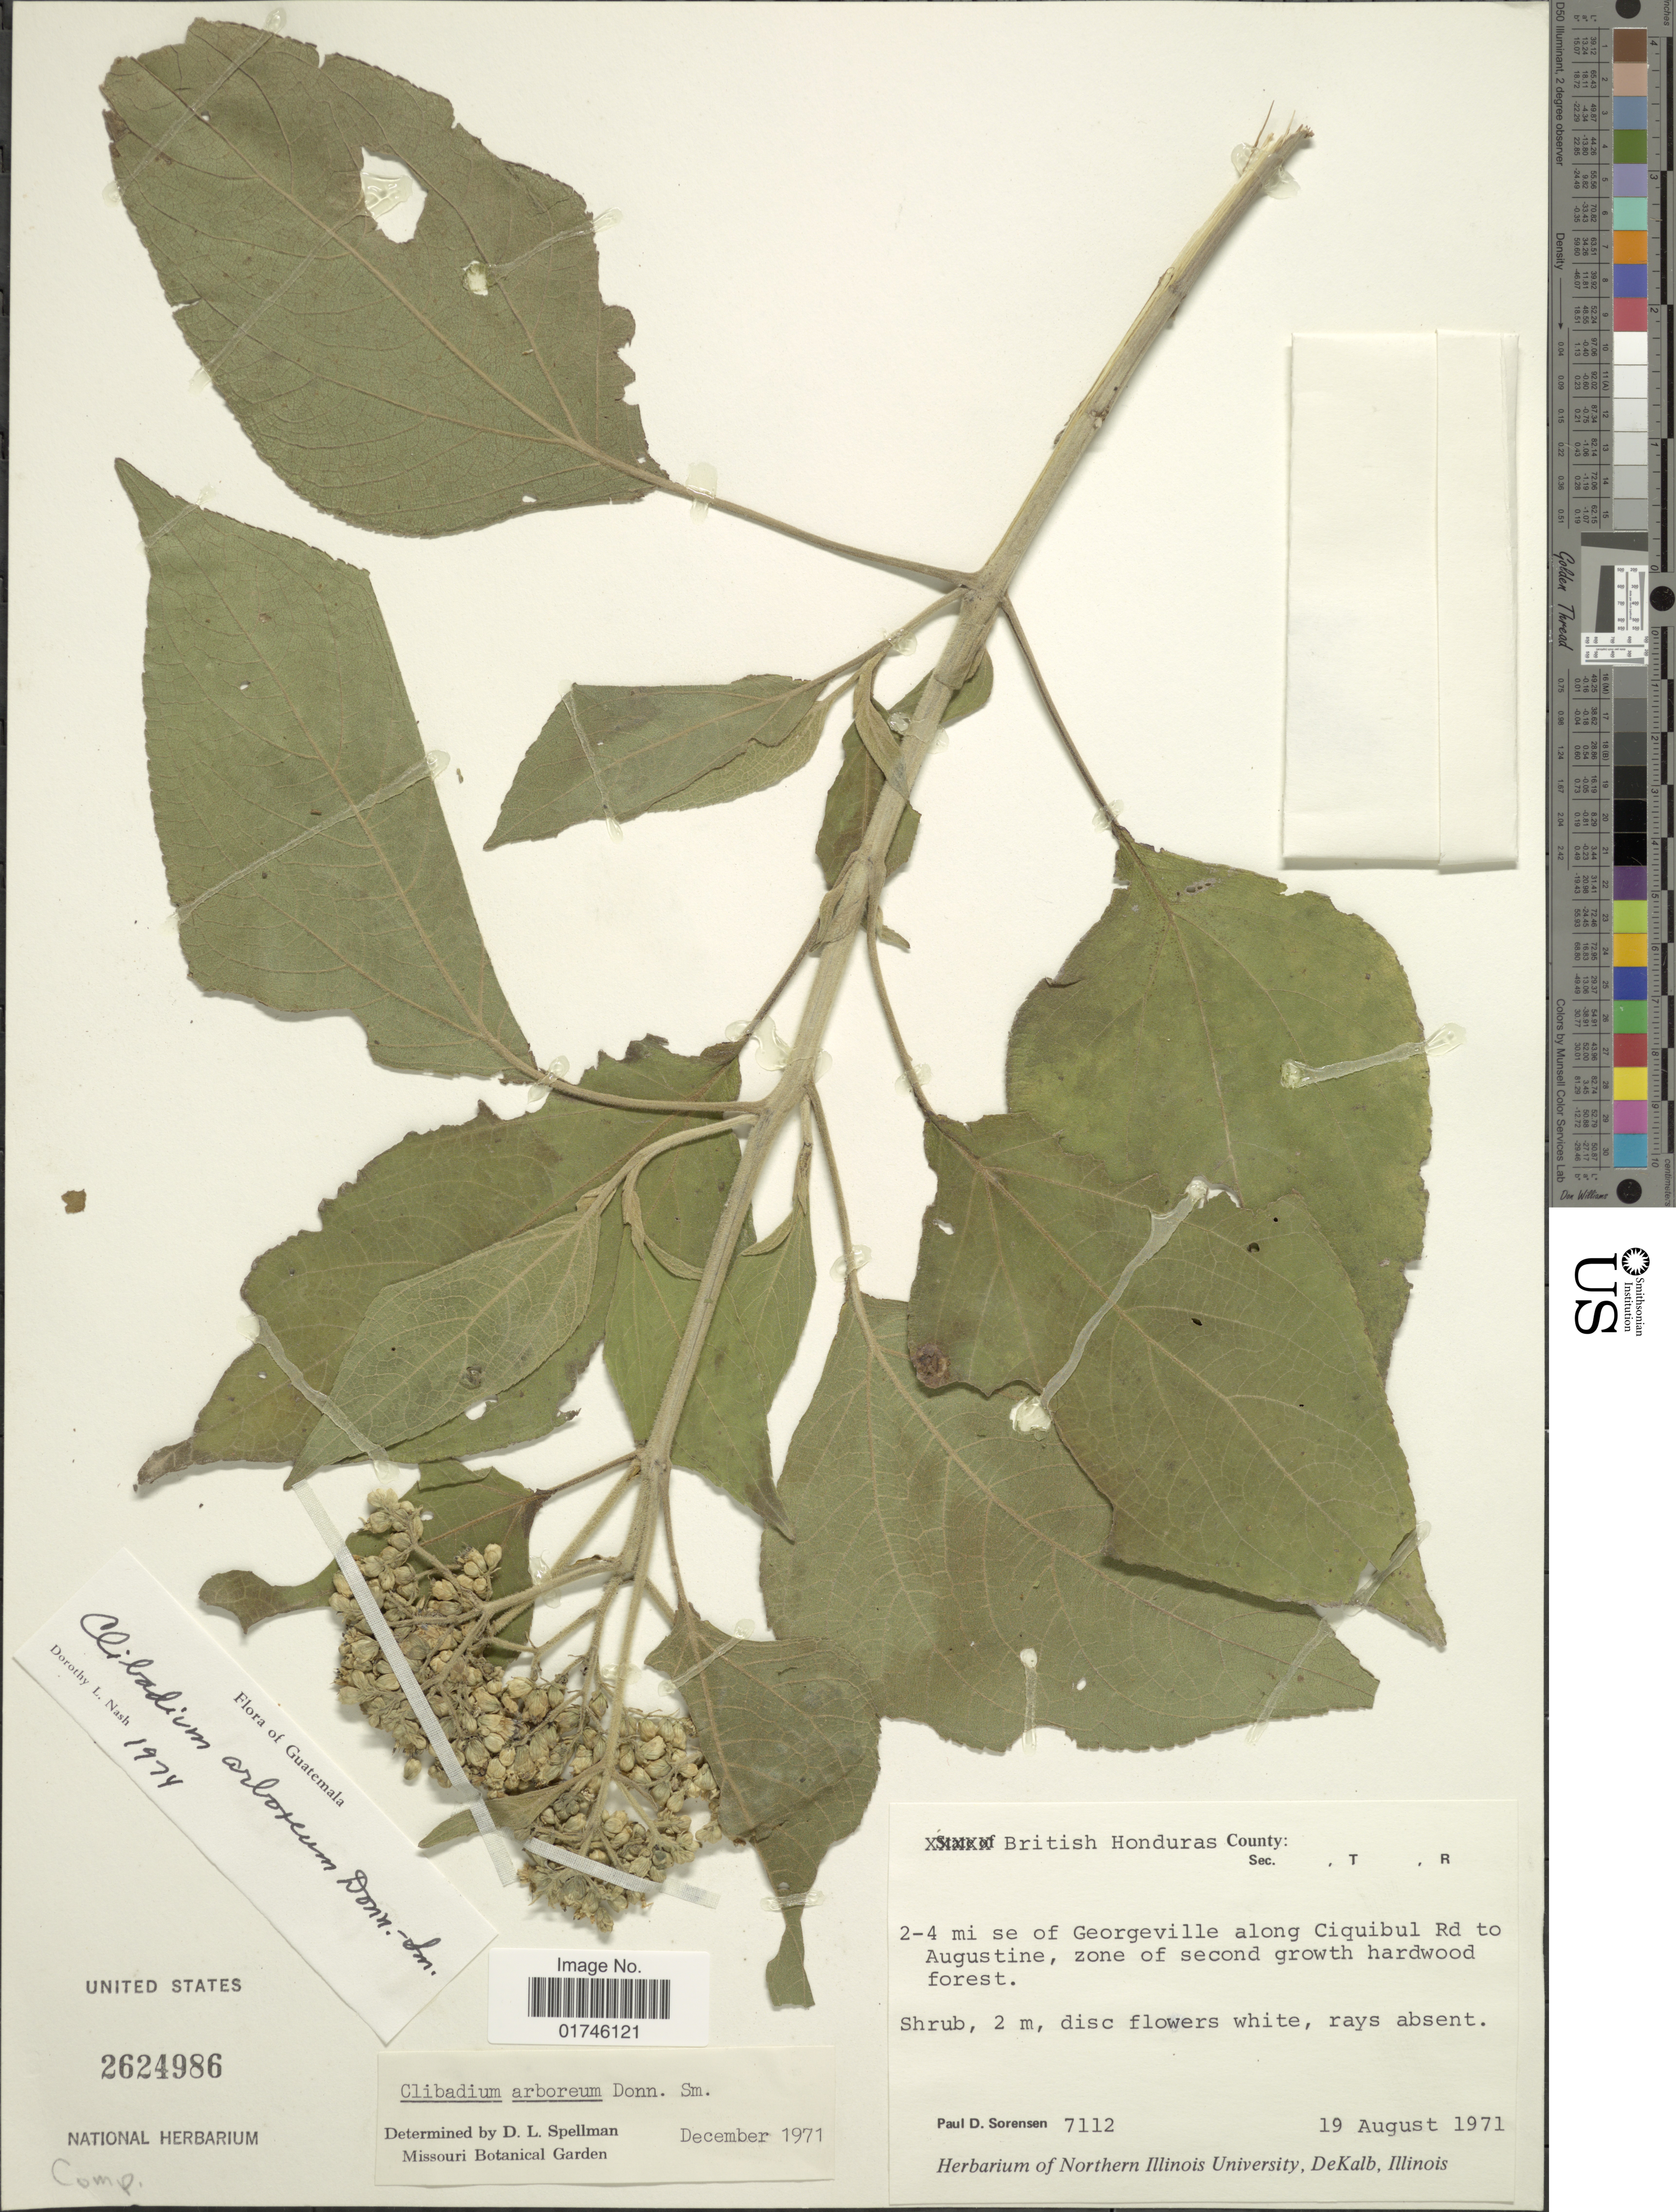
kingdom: Plantae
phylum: Tracheophyta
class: Magnoliopsida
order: Asterales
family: Asteraceae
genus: Clibadium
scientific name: Clibadium arboreum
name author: Donn. Sm.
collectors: P. Sorensen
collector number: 7112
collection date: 1971-08-19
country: Belize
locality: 2-4 mi se of Georgeville along Ciquibul Rd to Augustine, zone of second growth hardwood forest.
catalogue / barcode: US 2624986